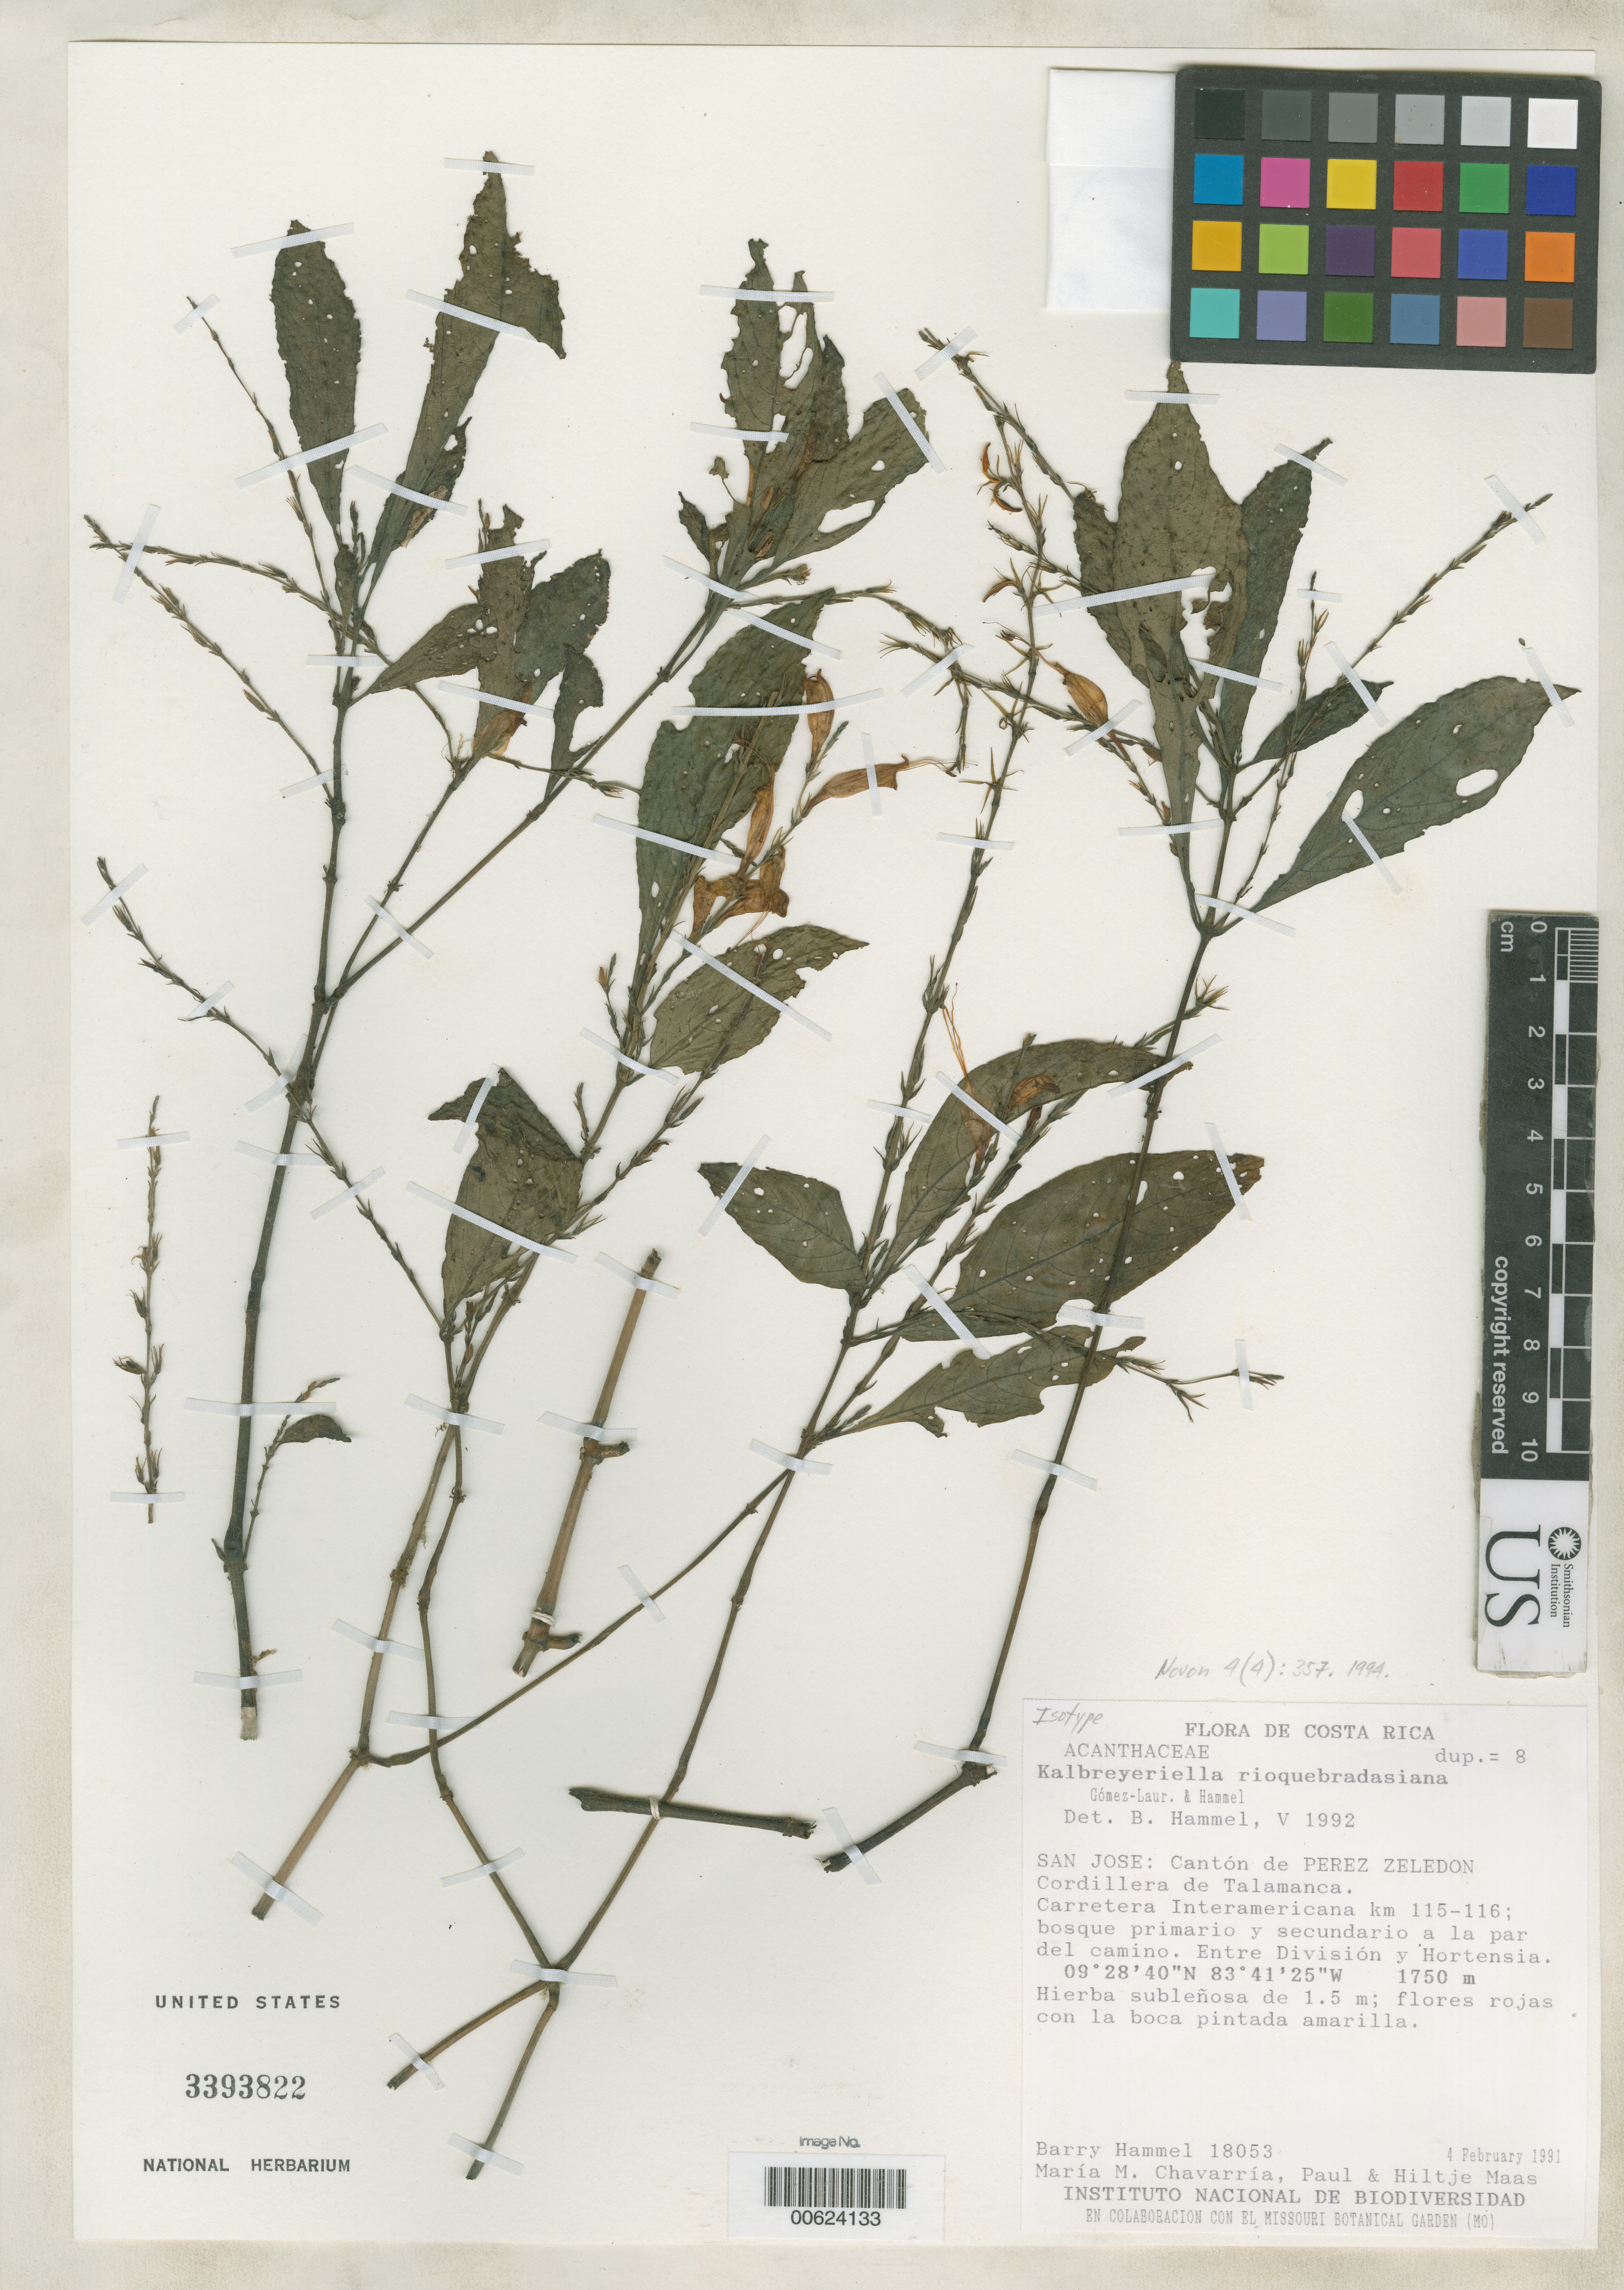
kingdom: Plantae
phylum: Tracheophyta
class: Magnoliopsida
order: Lamiales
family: Acanthaceae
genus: Kalbreyeriella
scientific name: Kalbreyeriella rioquebradasiana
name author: Gómez-Laur. & Hammel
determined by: Hammel, Barry E., (MO), Missouri Botanical Garden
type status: Isotype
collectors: B. Hammel, M. Chavarria, P. Maas & H. Maas van de Kamer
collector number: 18053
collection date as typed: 04 Feb 1991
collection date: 1991-02-04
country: Costa Rica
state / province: San José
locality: Cantón de Pérez Zeledón, Cerro de la Muerte, Cordillera de Talamanca, Carretera Interamericana, between Division and Hortensia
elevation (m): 1750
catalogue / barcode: US 3393822